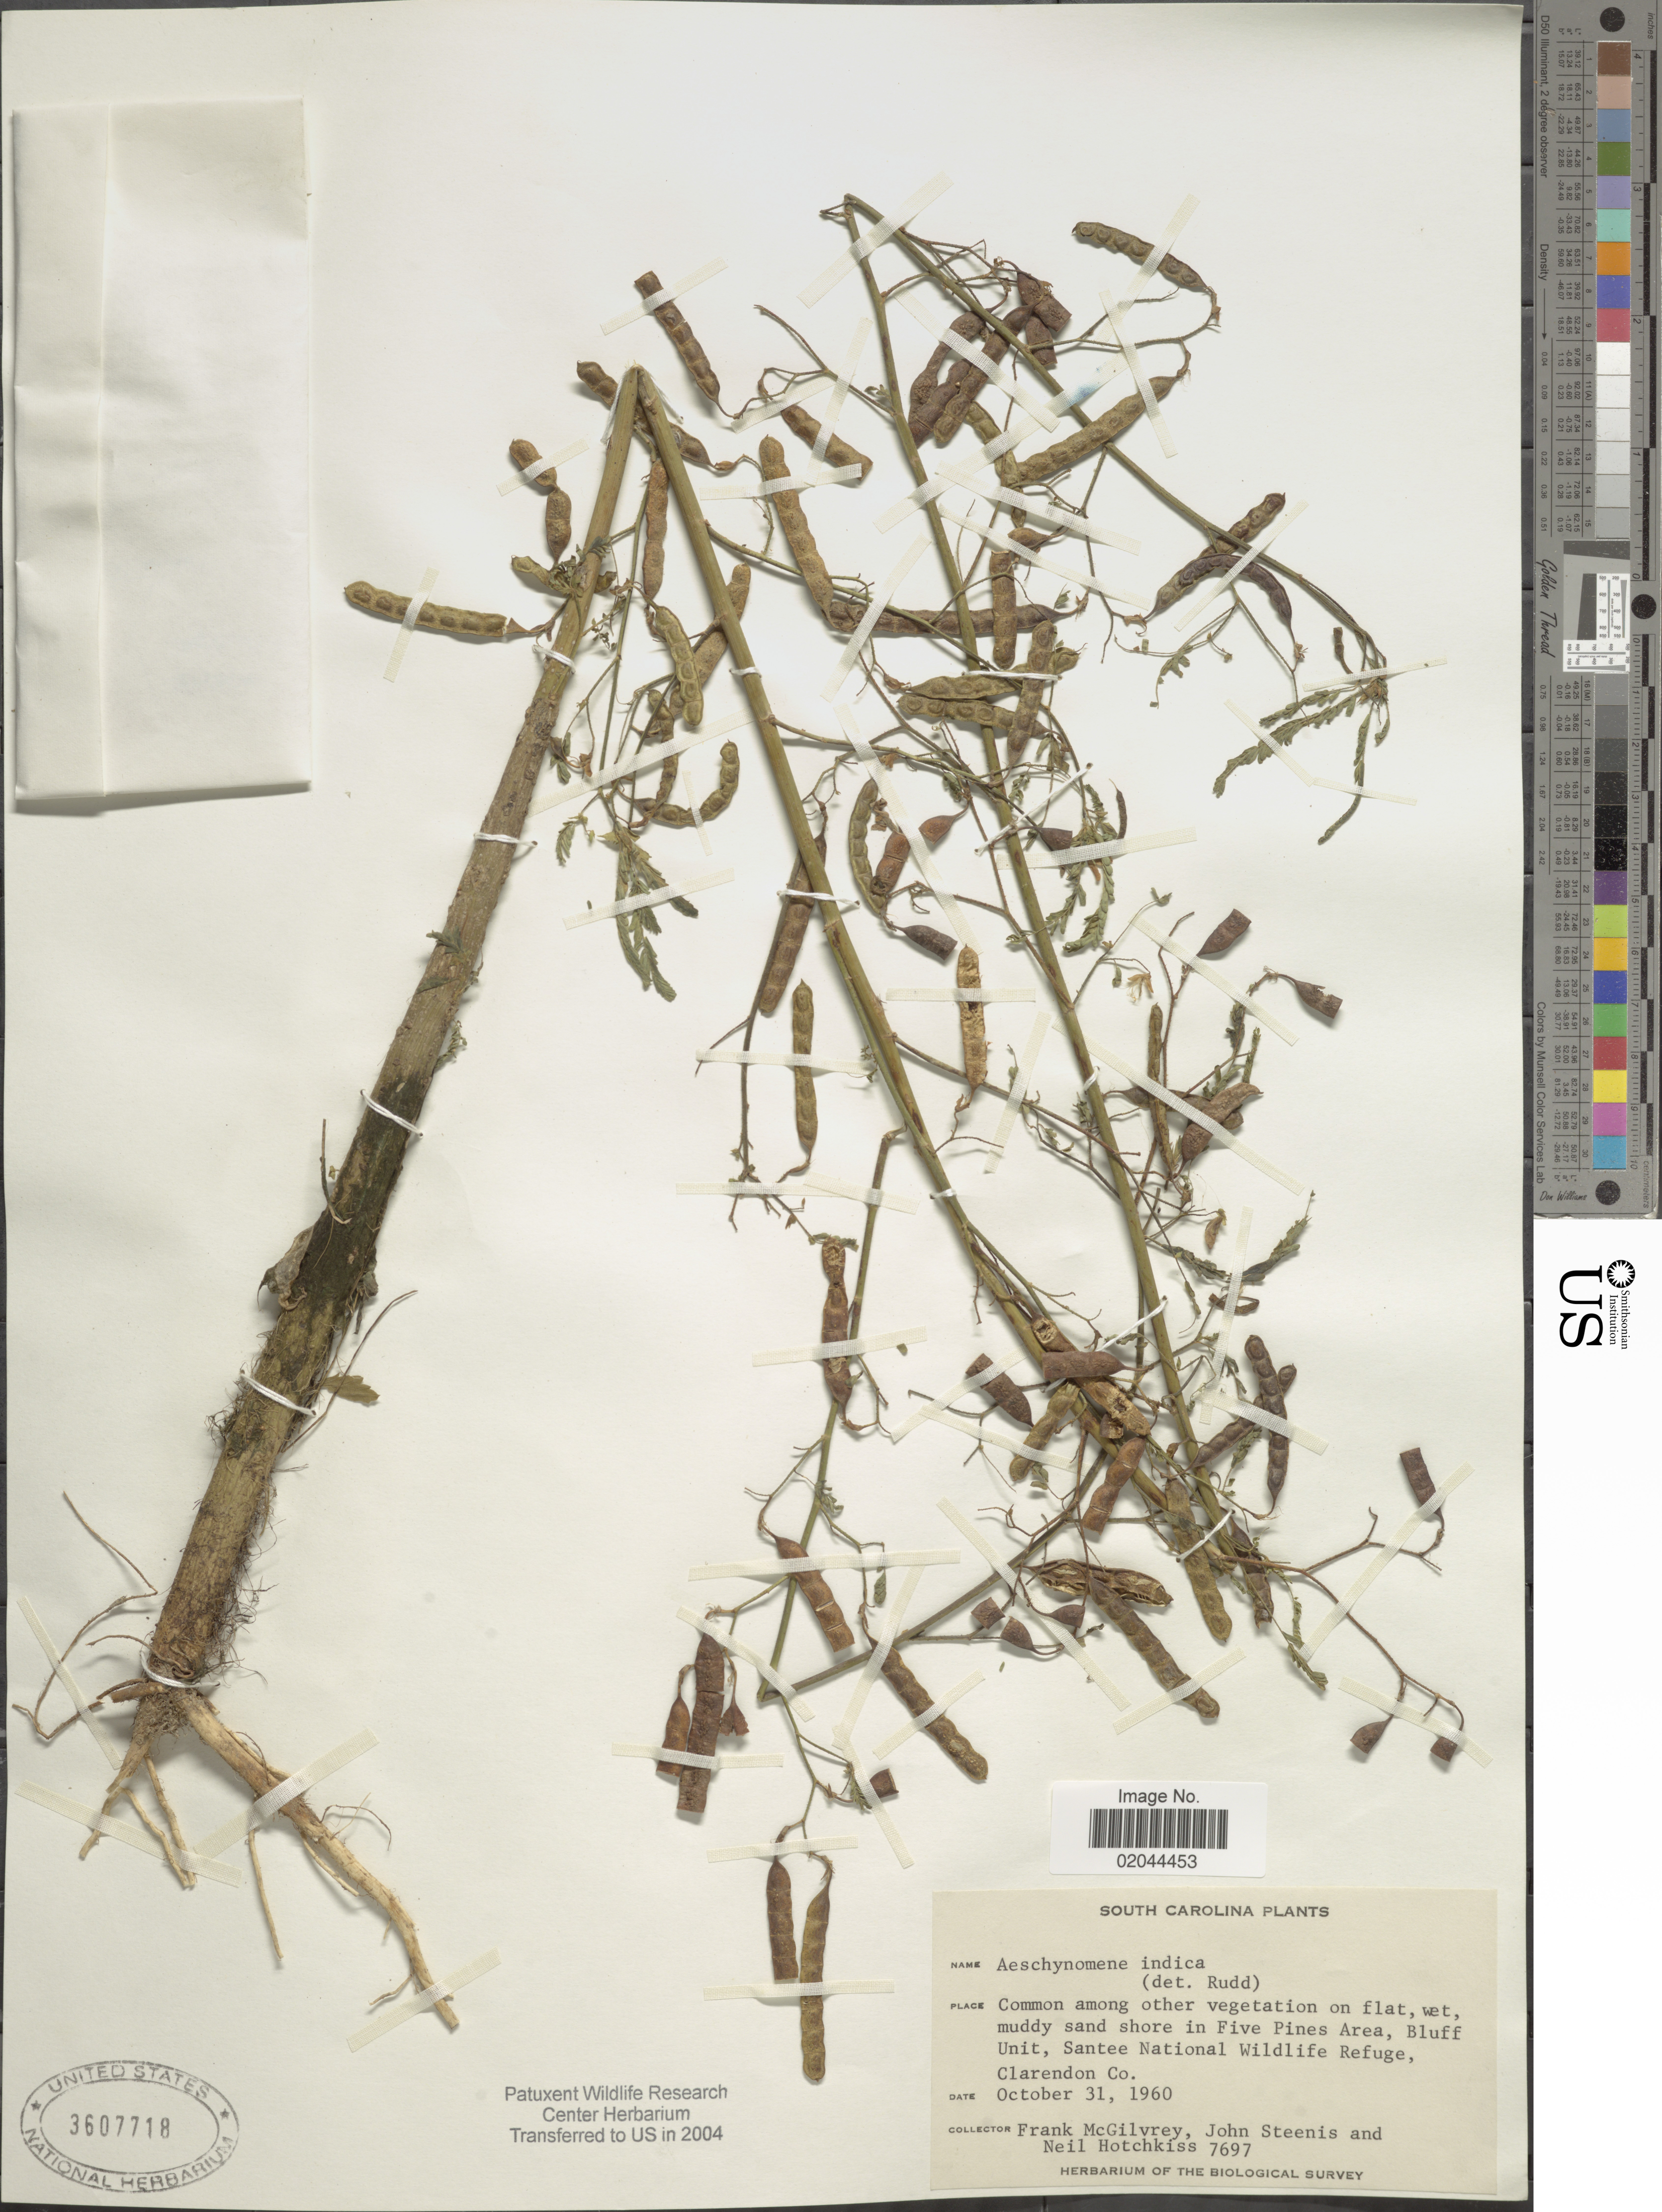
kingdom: Plantae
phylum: Tracheophyta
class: Magnoliopsida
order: Fabales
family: Fabaceae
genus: Aeschynomene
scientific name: Aeschynomene indica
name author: L.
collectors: F. McGilvrey, J. Steenis & N. Hotchkiss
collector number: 7697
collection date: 1960-10-31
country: United States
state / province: South Carolina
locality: Five Pines Area, Bluff Unit, Santee National Wildlife Refugee, Clarendon Co.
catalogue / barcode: US 3607718